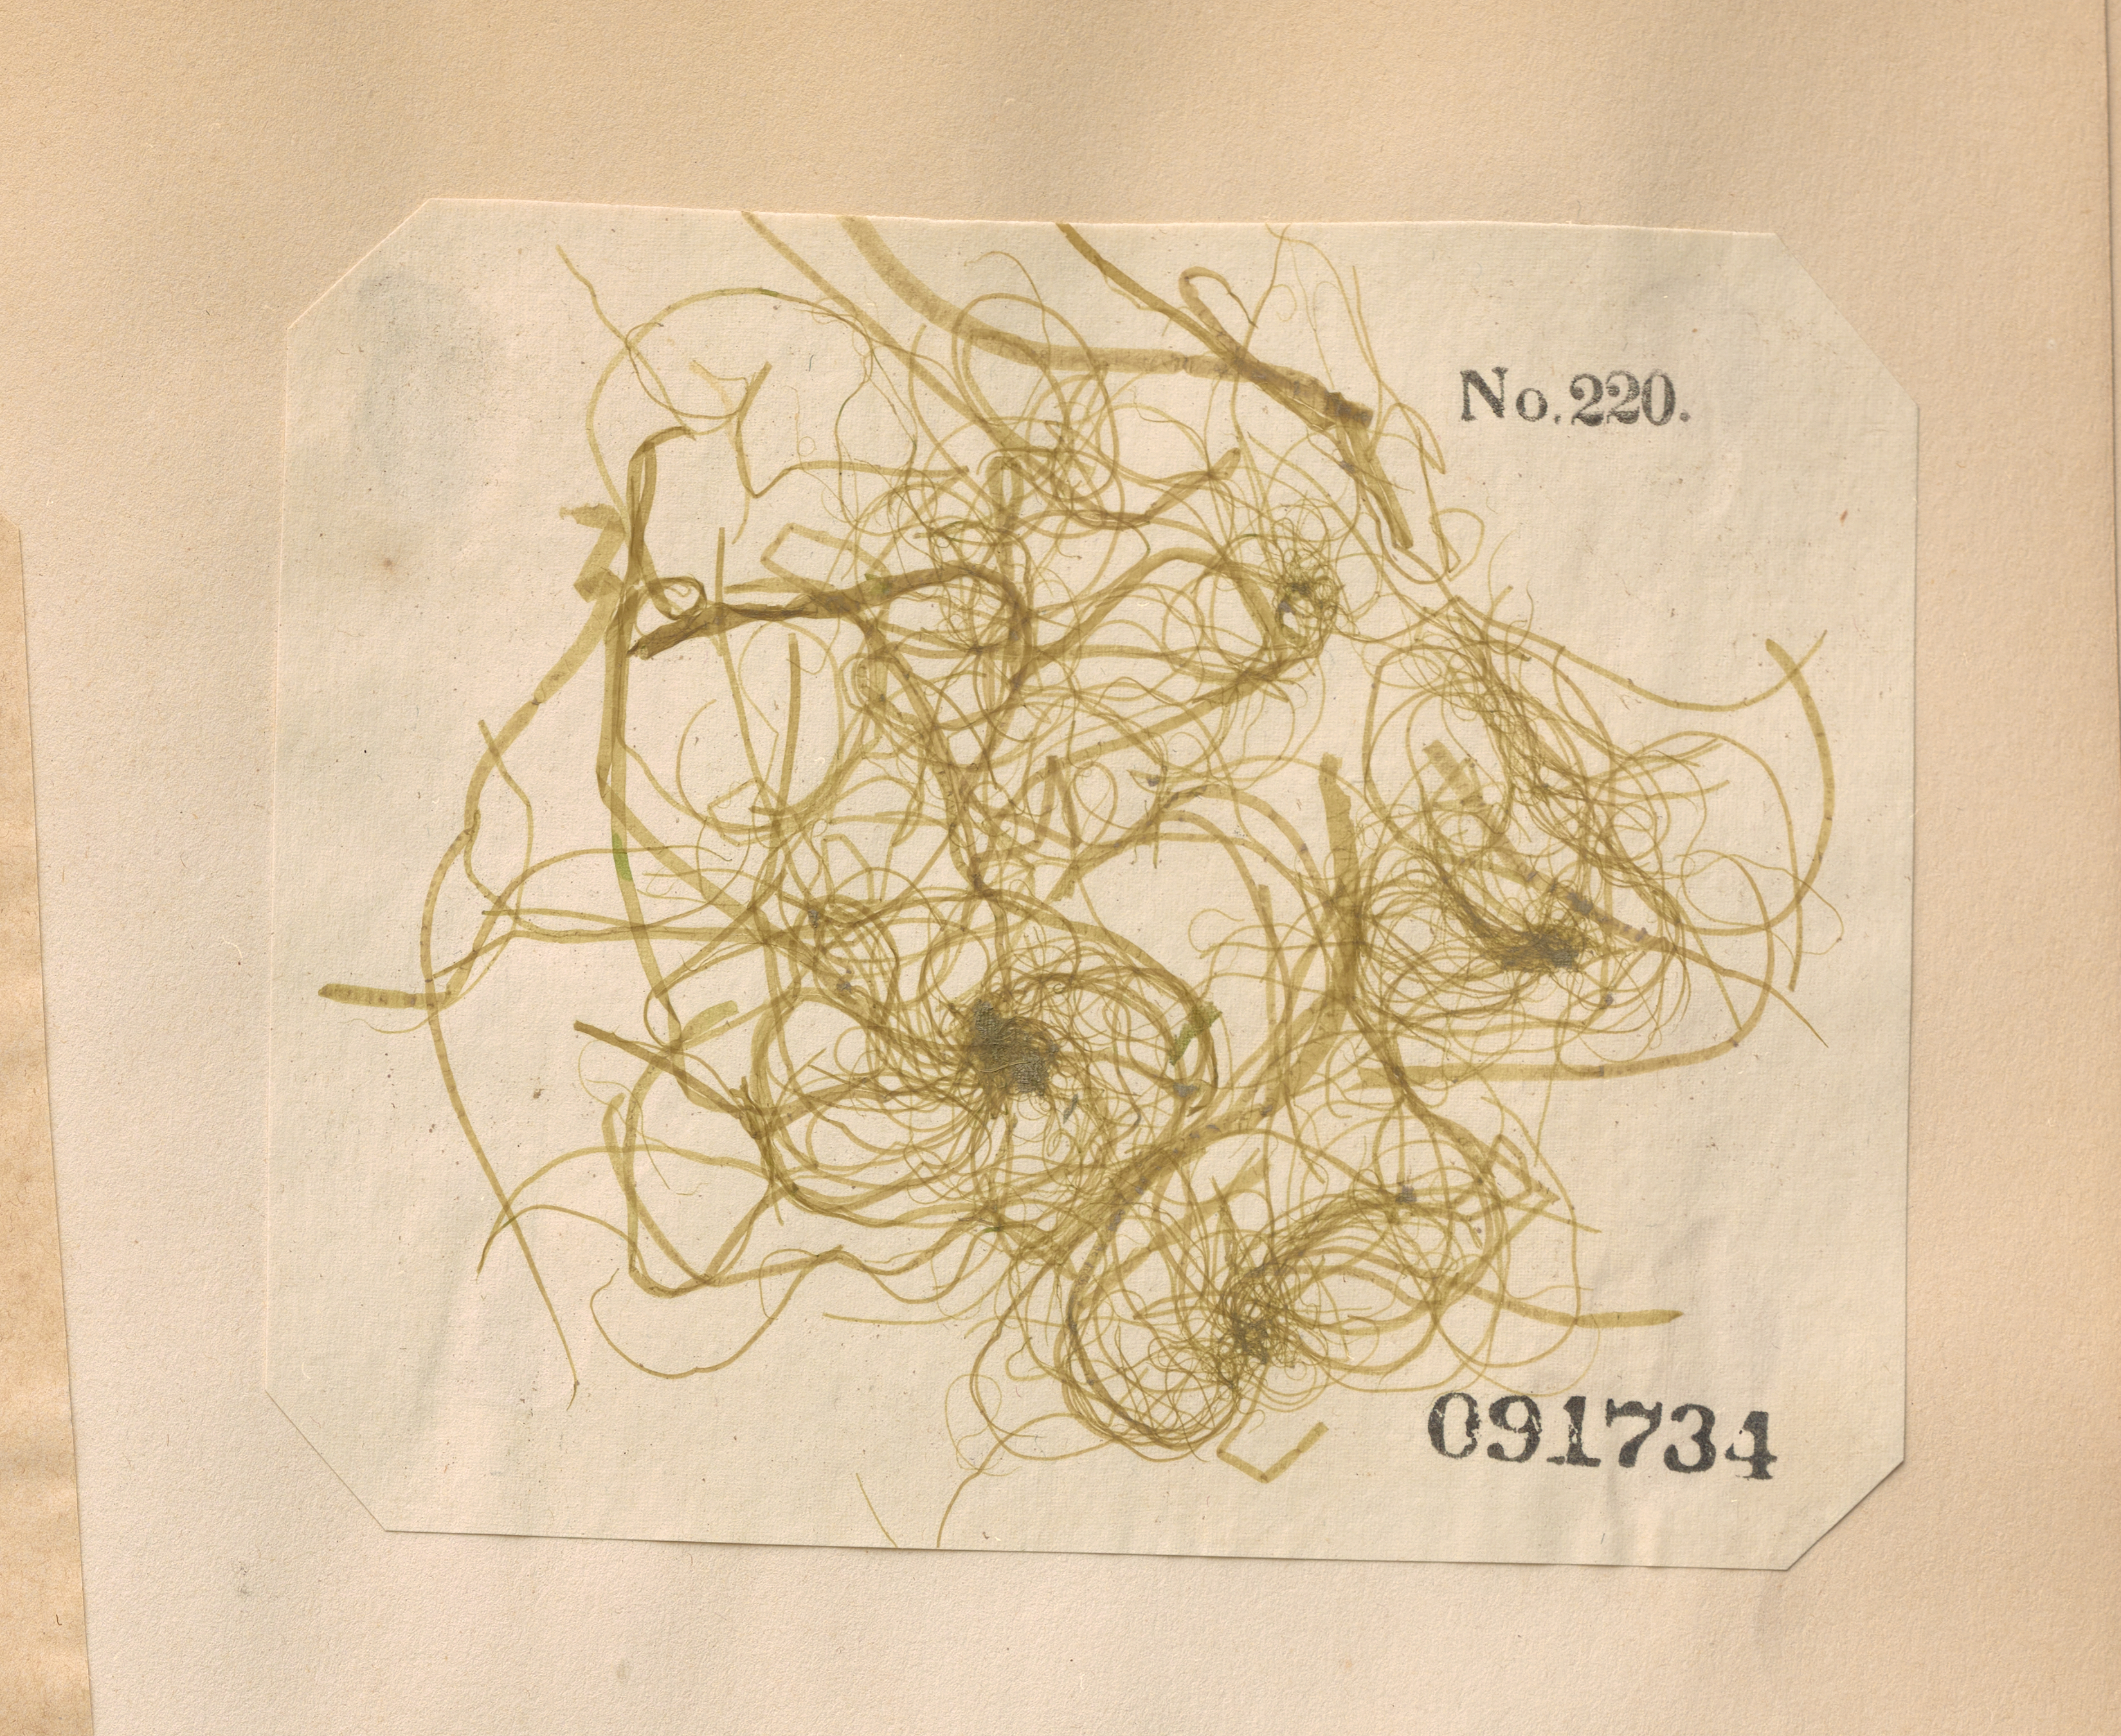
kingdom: Plantae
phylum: Chlorophyta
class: Ulvophyceae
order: Ulvales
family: Ulvaceae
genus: Ulva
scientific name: Ulva intestinalis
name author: L.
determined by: Algae name updating Project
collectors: C. Durant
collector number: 220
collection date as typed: Sum 1850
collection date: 1850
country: United States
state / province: New York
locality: New York Bay and New York Harbor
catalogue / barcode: US 91734